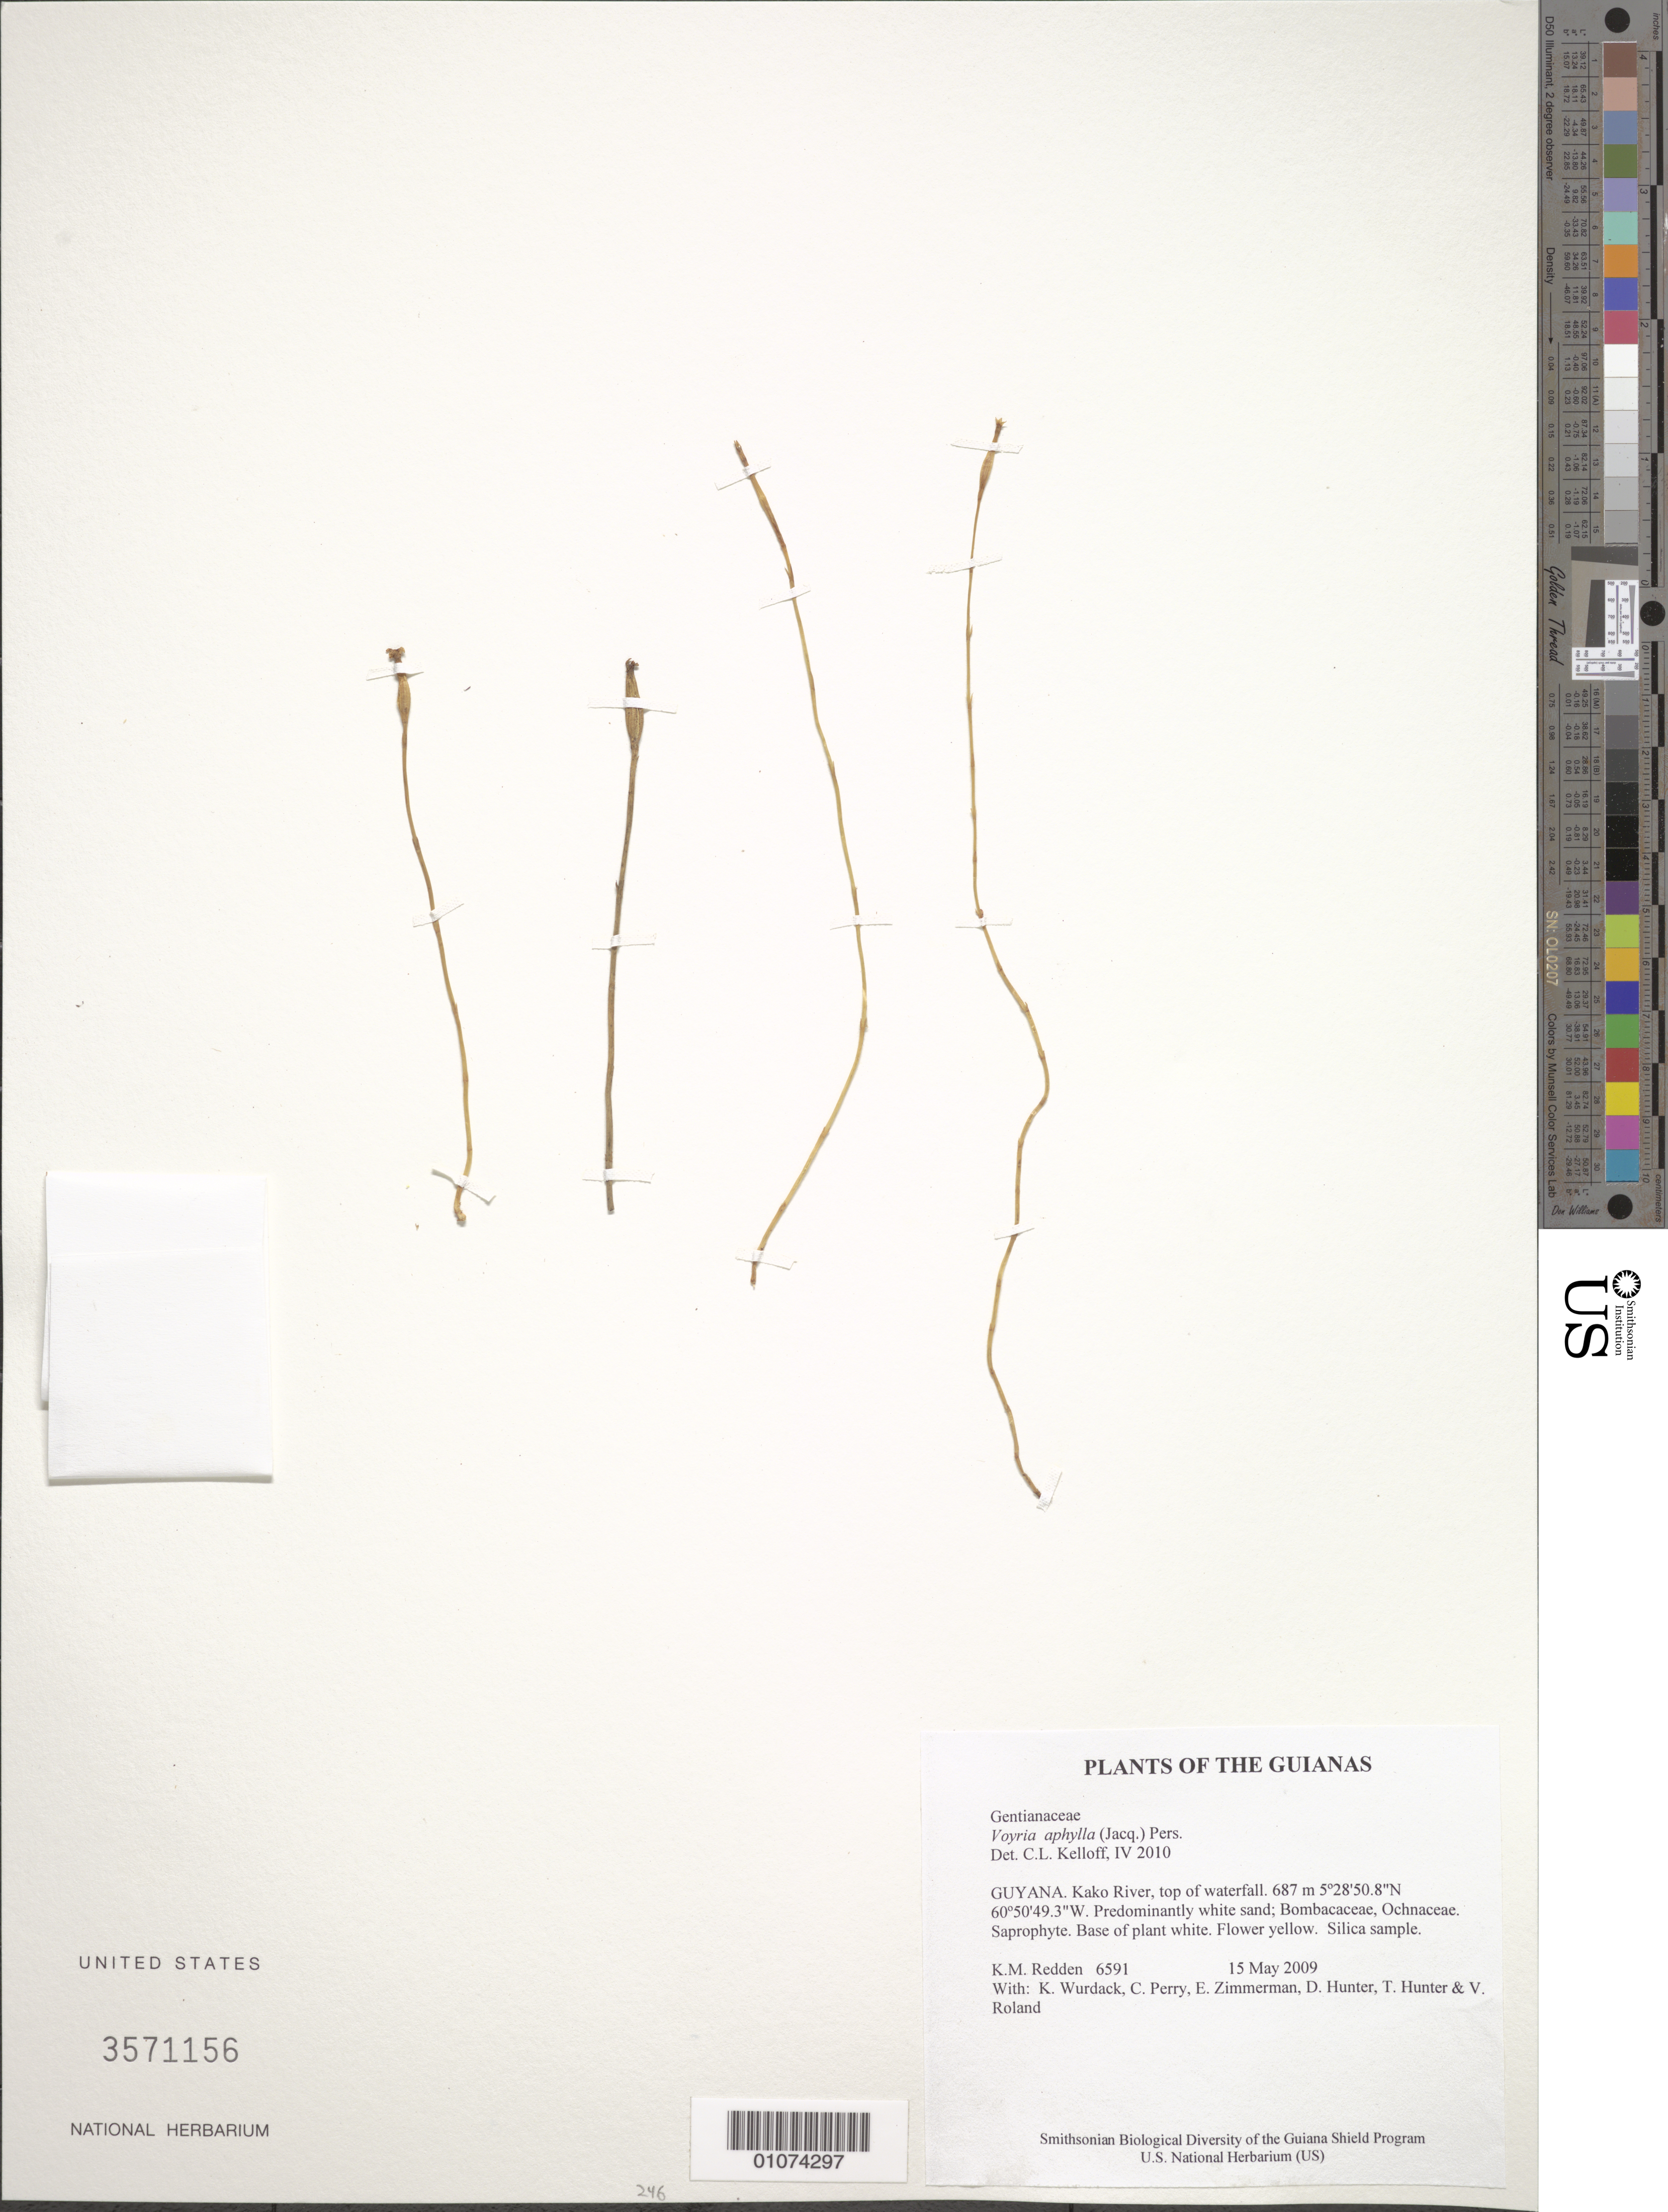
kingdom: Plantae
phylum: Tracheophyta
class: Magnoliopsida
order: Gentianales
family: Gentianaceae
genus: Voyria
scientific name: Voyria aphylla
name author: (Jacq.) Pers.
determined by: Kelloff, Carol L., (US), Smithsonian Institution - National Museum of Natural History (UNITED STATES)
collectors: K. M. Redden, K. Wurdack, C. Perry, E. Zimmerman, D. Hunter, T. Hunter & V. Roland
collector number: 6591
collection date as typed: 15 May 2009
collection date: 2009-05-15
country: Guyana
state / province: Cuyuni-Mazaruni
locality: Kako River, top of waterfall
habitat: Predominantly white sand, with Bombacaceae and Ochnaceae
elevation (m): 687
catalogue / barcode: US 3571156